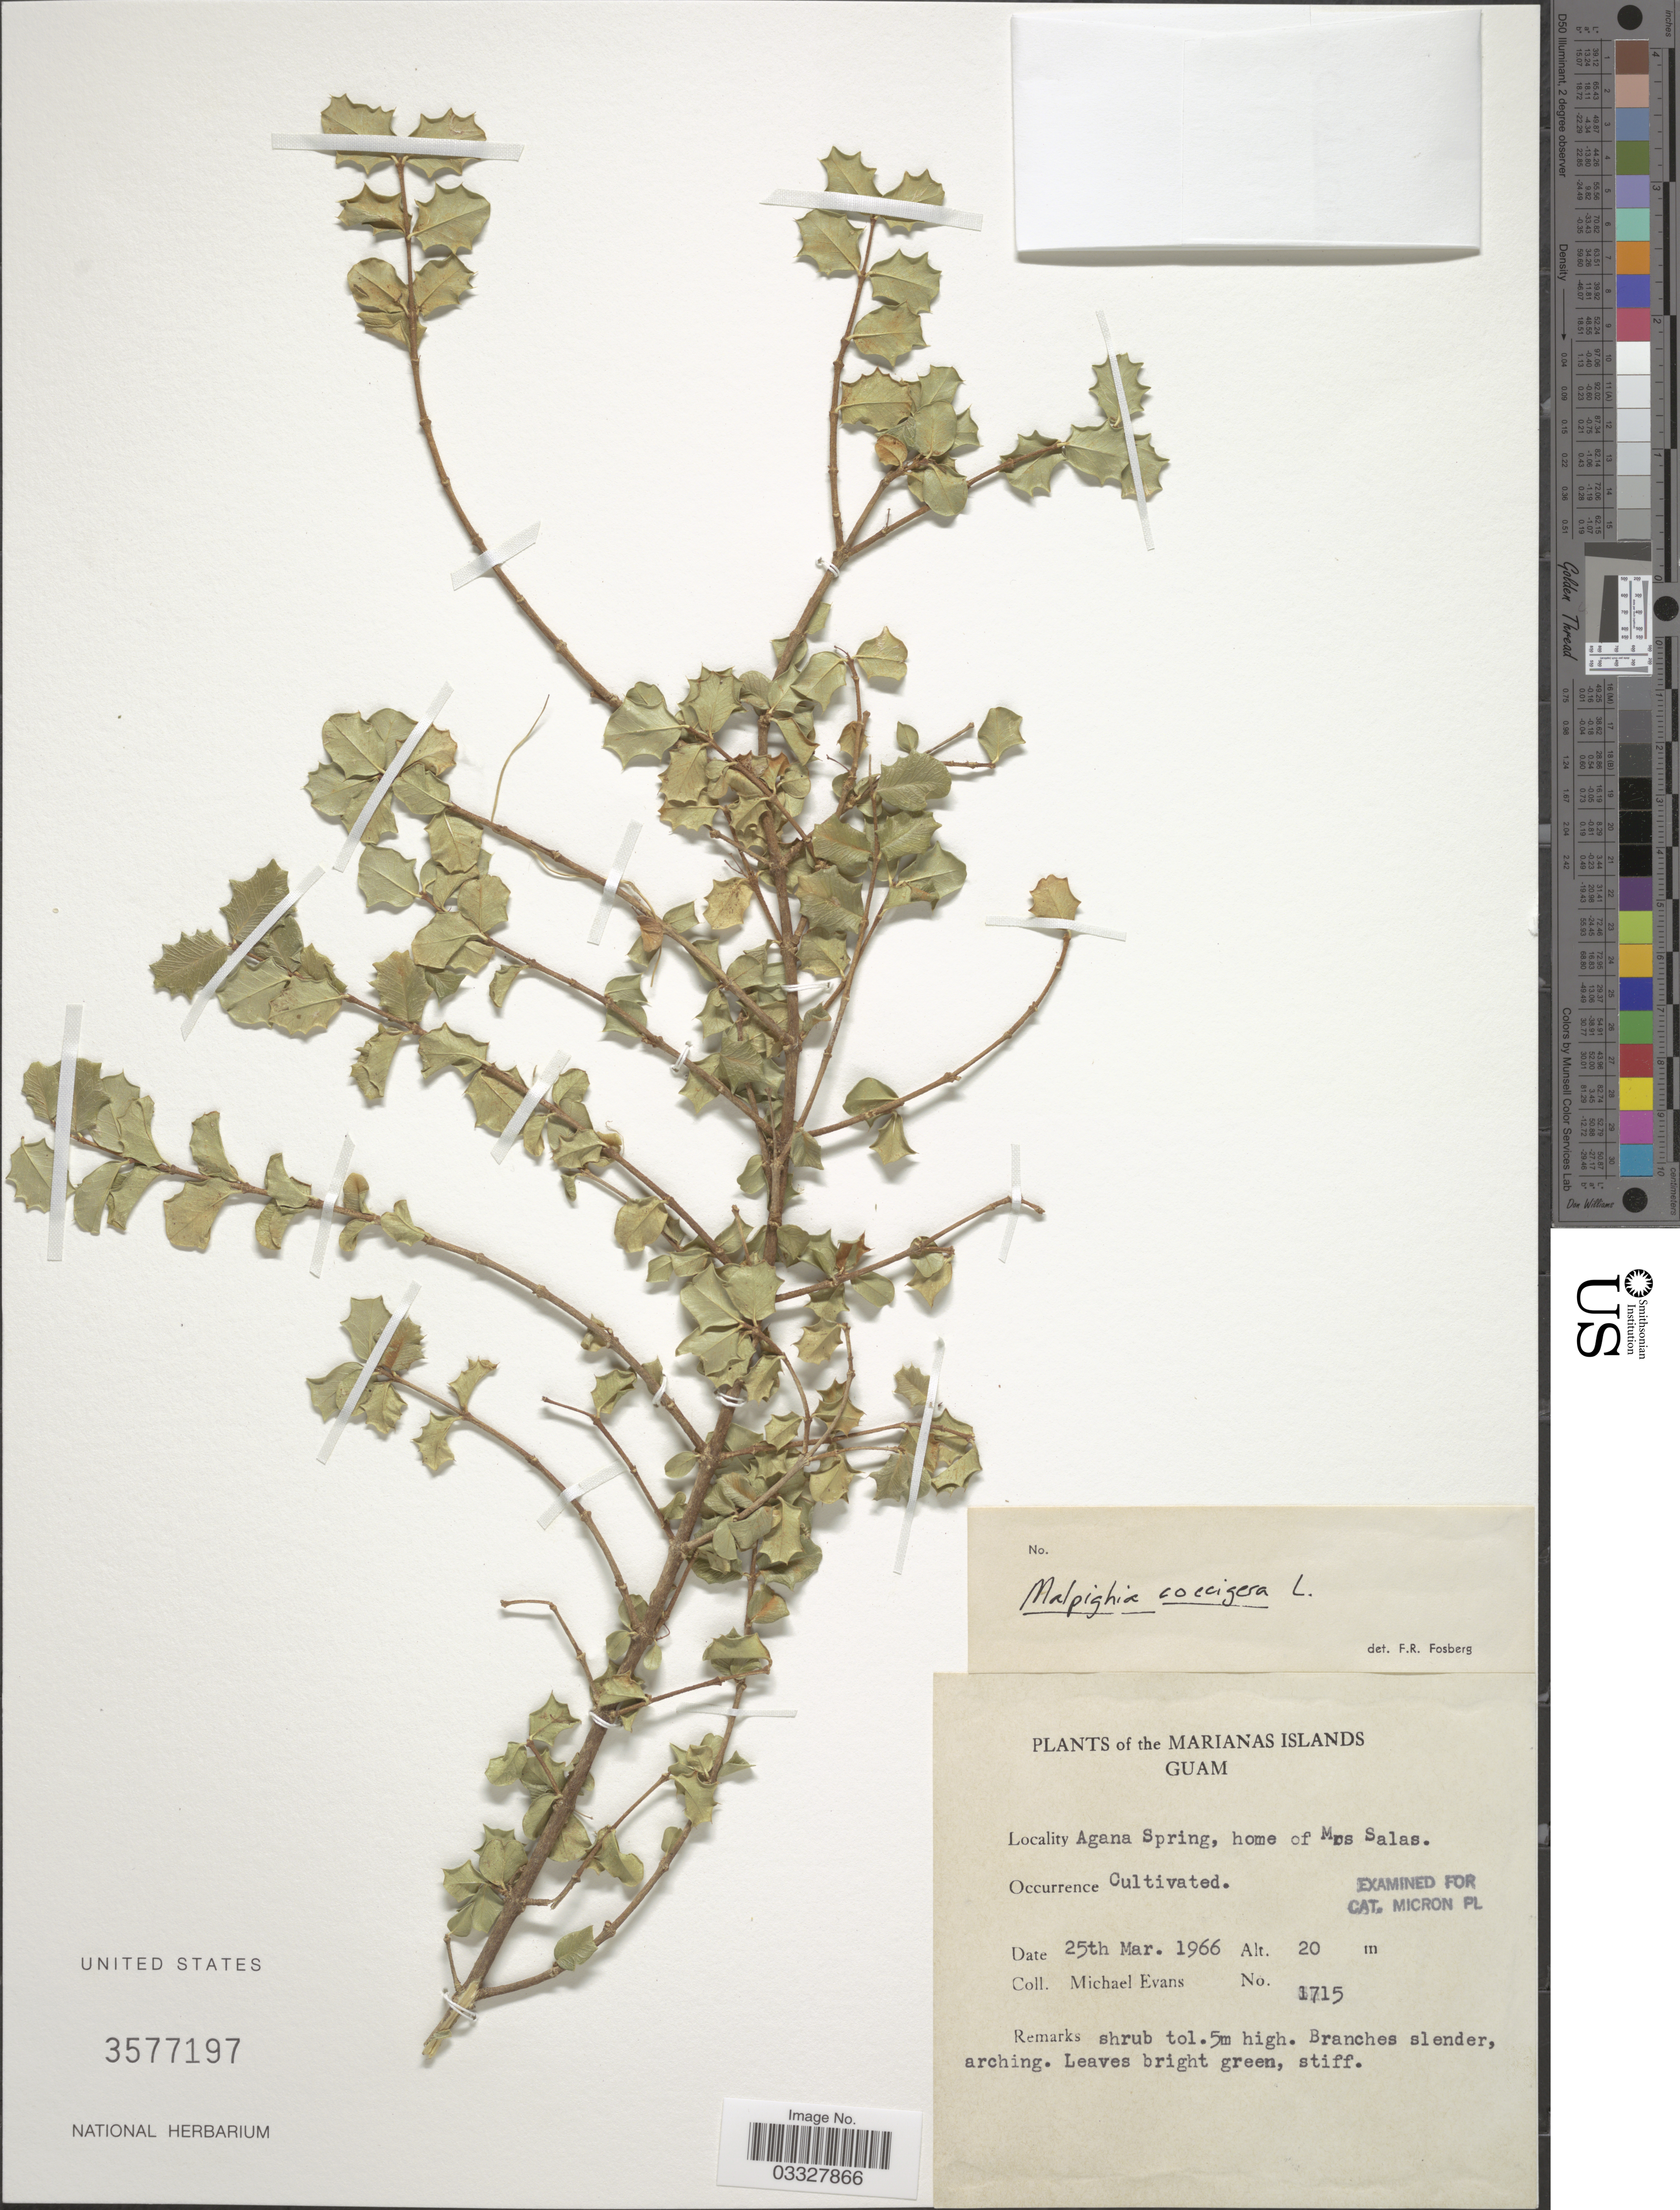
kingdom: Plantae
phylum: Tracheophyta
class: Magnoliopsida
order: Malpighiales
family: Malpighiaceae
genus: Malpighia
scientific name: Malpighia coccigera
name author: L.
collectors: M. Evans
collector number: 1715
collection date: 1966-03-25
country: Guam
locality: Marianas Islands. Agana Spring, home of Mrs. Salas.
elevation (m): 20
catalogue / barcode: US 3577197